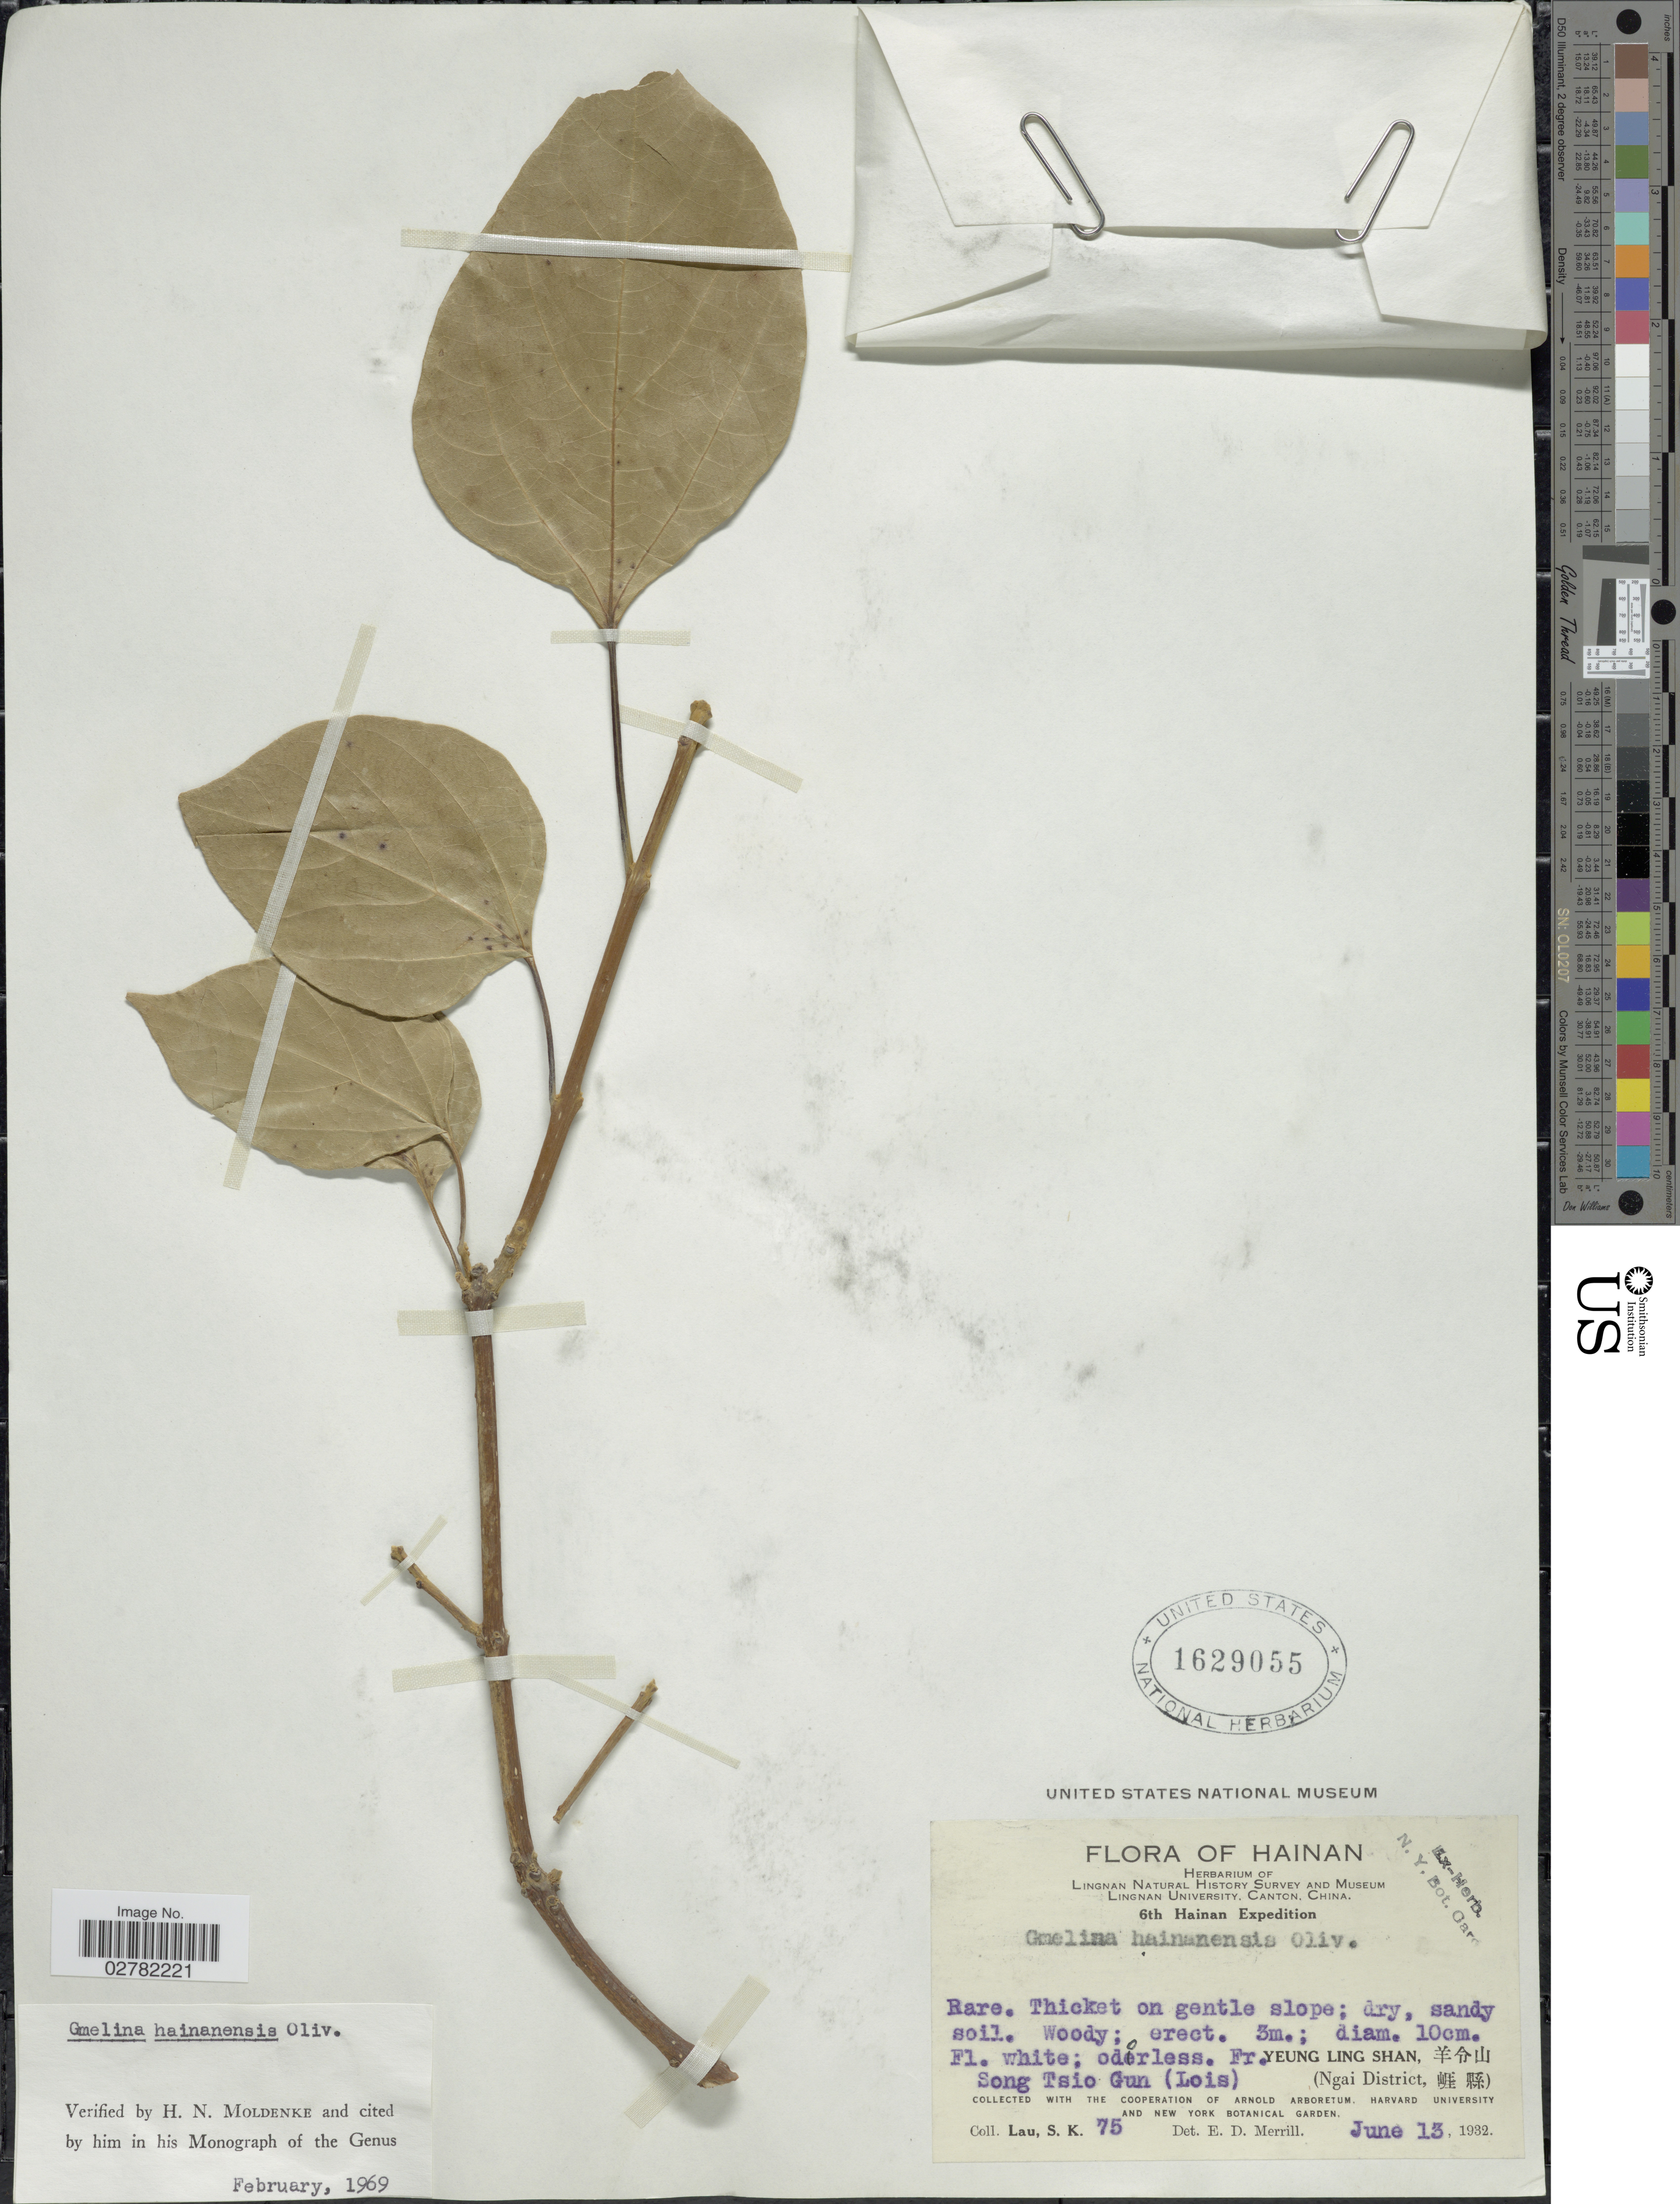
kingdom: Plantae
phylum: Tracheophyta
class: Magnoliopsida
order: Lamiales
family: Lamiaceae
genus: Gmelina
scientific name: Gmelina hainanensis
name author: Oliv.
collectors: S. K. Lau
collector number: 75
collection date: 1932-06-13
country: China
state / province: Hainan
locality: Song Tsio Gun (Lois). Yeung Ling Shan. (Ngai District).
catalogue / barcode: US 1629055